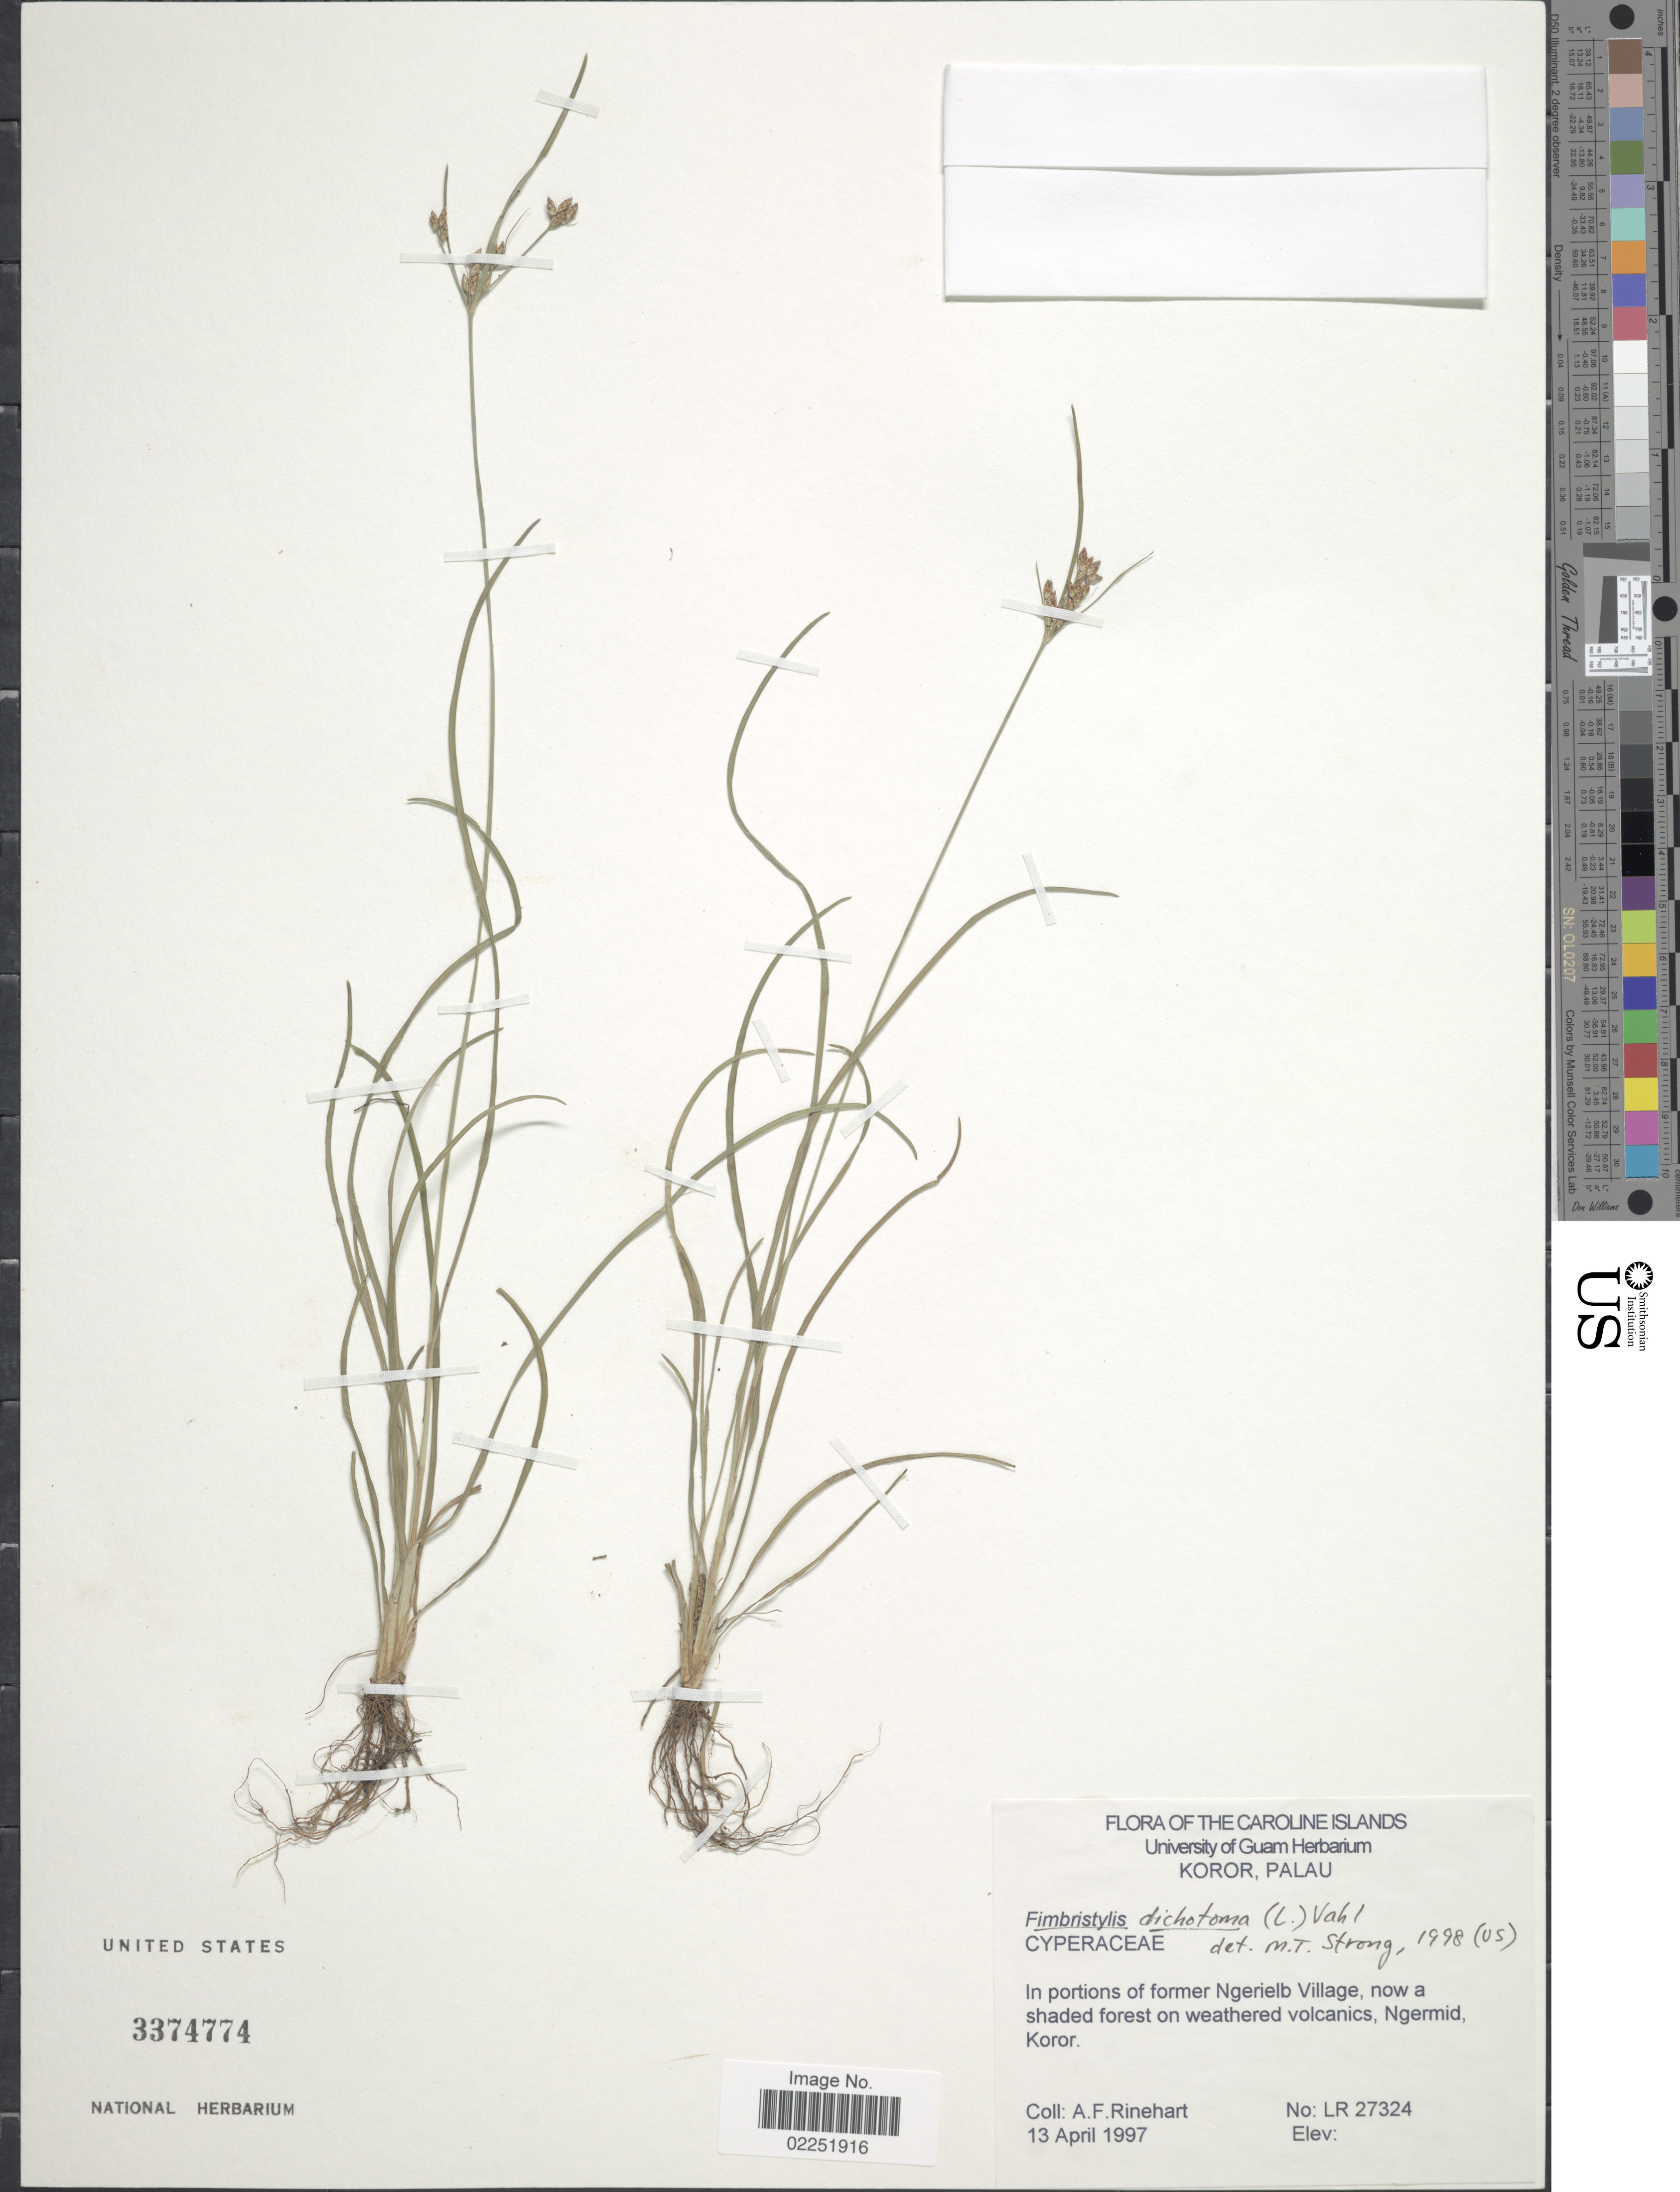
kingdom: Plantae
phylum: Tracheophyta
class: Liliopsida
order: Poales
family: Cyperaceae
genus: Fimbristylis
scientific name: Fimbristylis dichotoma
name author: (L.) Vahl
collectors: A. Rinehart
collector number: LR 27324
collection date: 1997-04-13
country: Palau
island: Oreor [Koror]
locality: Palau. In portions of former Ngerielb Village, now a shaded forest on weathered volcanics, Ngermid, Koror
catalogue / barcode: US 3374774